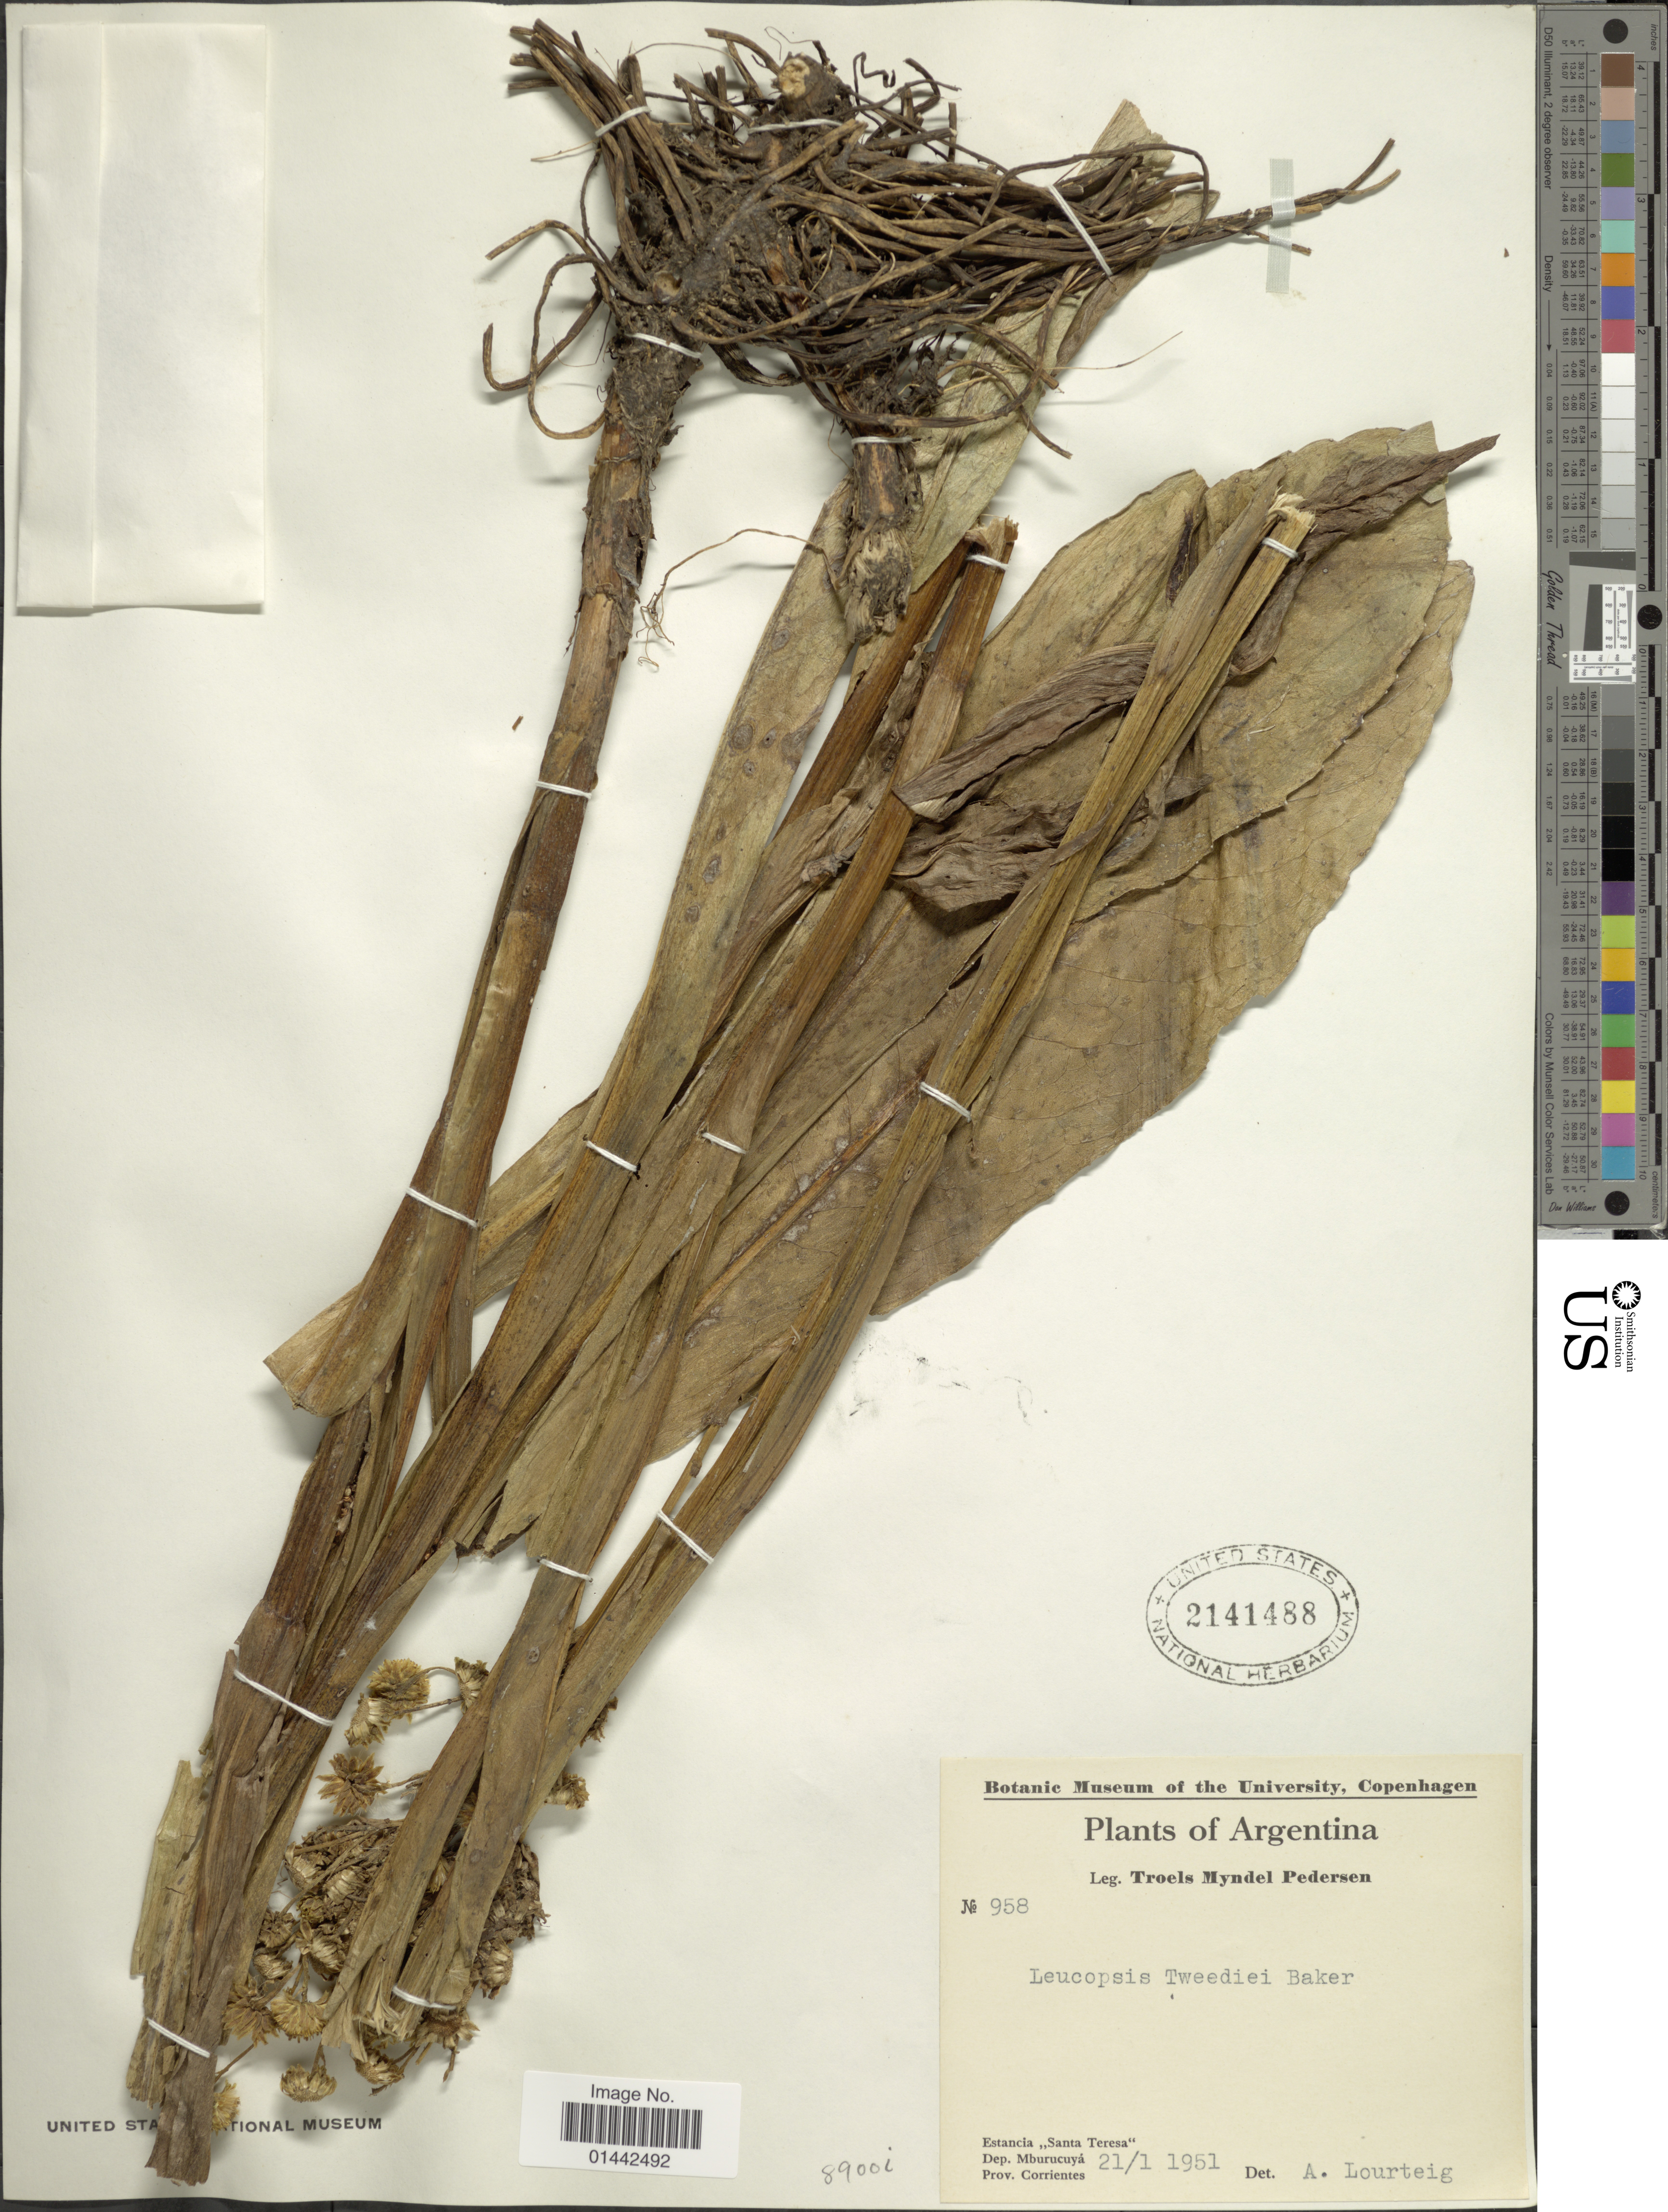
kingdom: Plantae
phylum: Tracheophyta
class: Magnoliopsida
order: Asterales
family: Asteraceae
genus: Erigeron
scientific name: Erigeron tweediei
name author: Hook. & Arn.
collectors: T. Pederson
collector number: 958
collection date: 1951-01-21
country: Argentina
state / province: Corrientes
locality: Estancia "Santa Teresa", Dep. Mburucuyá.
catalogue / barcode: US 2141488